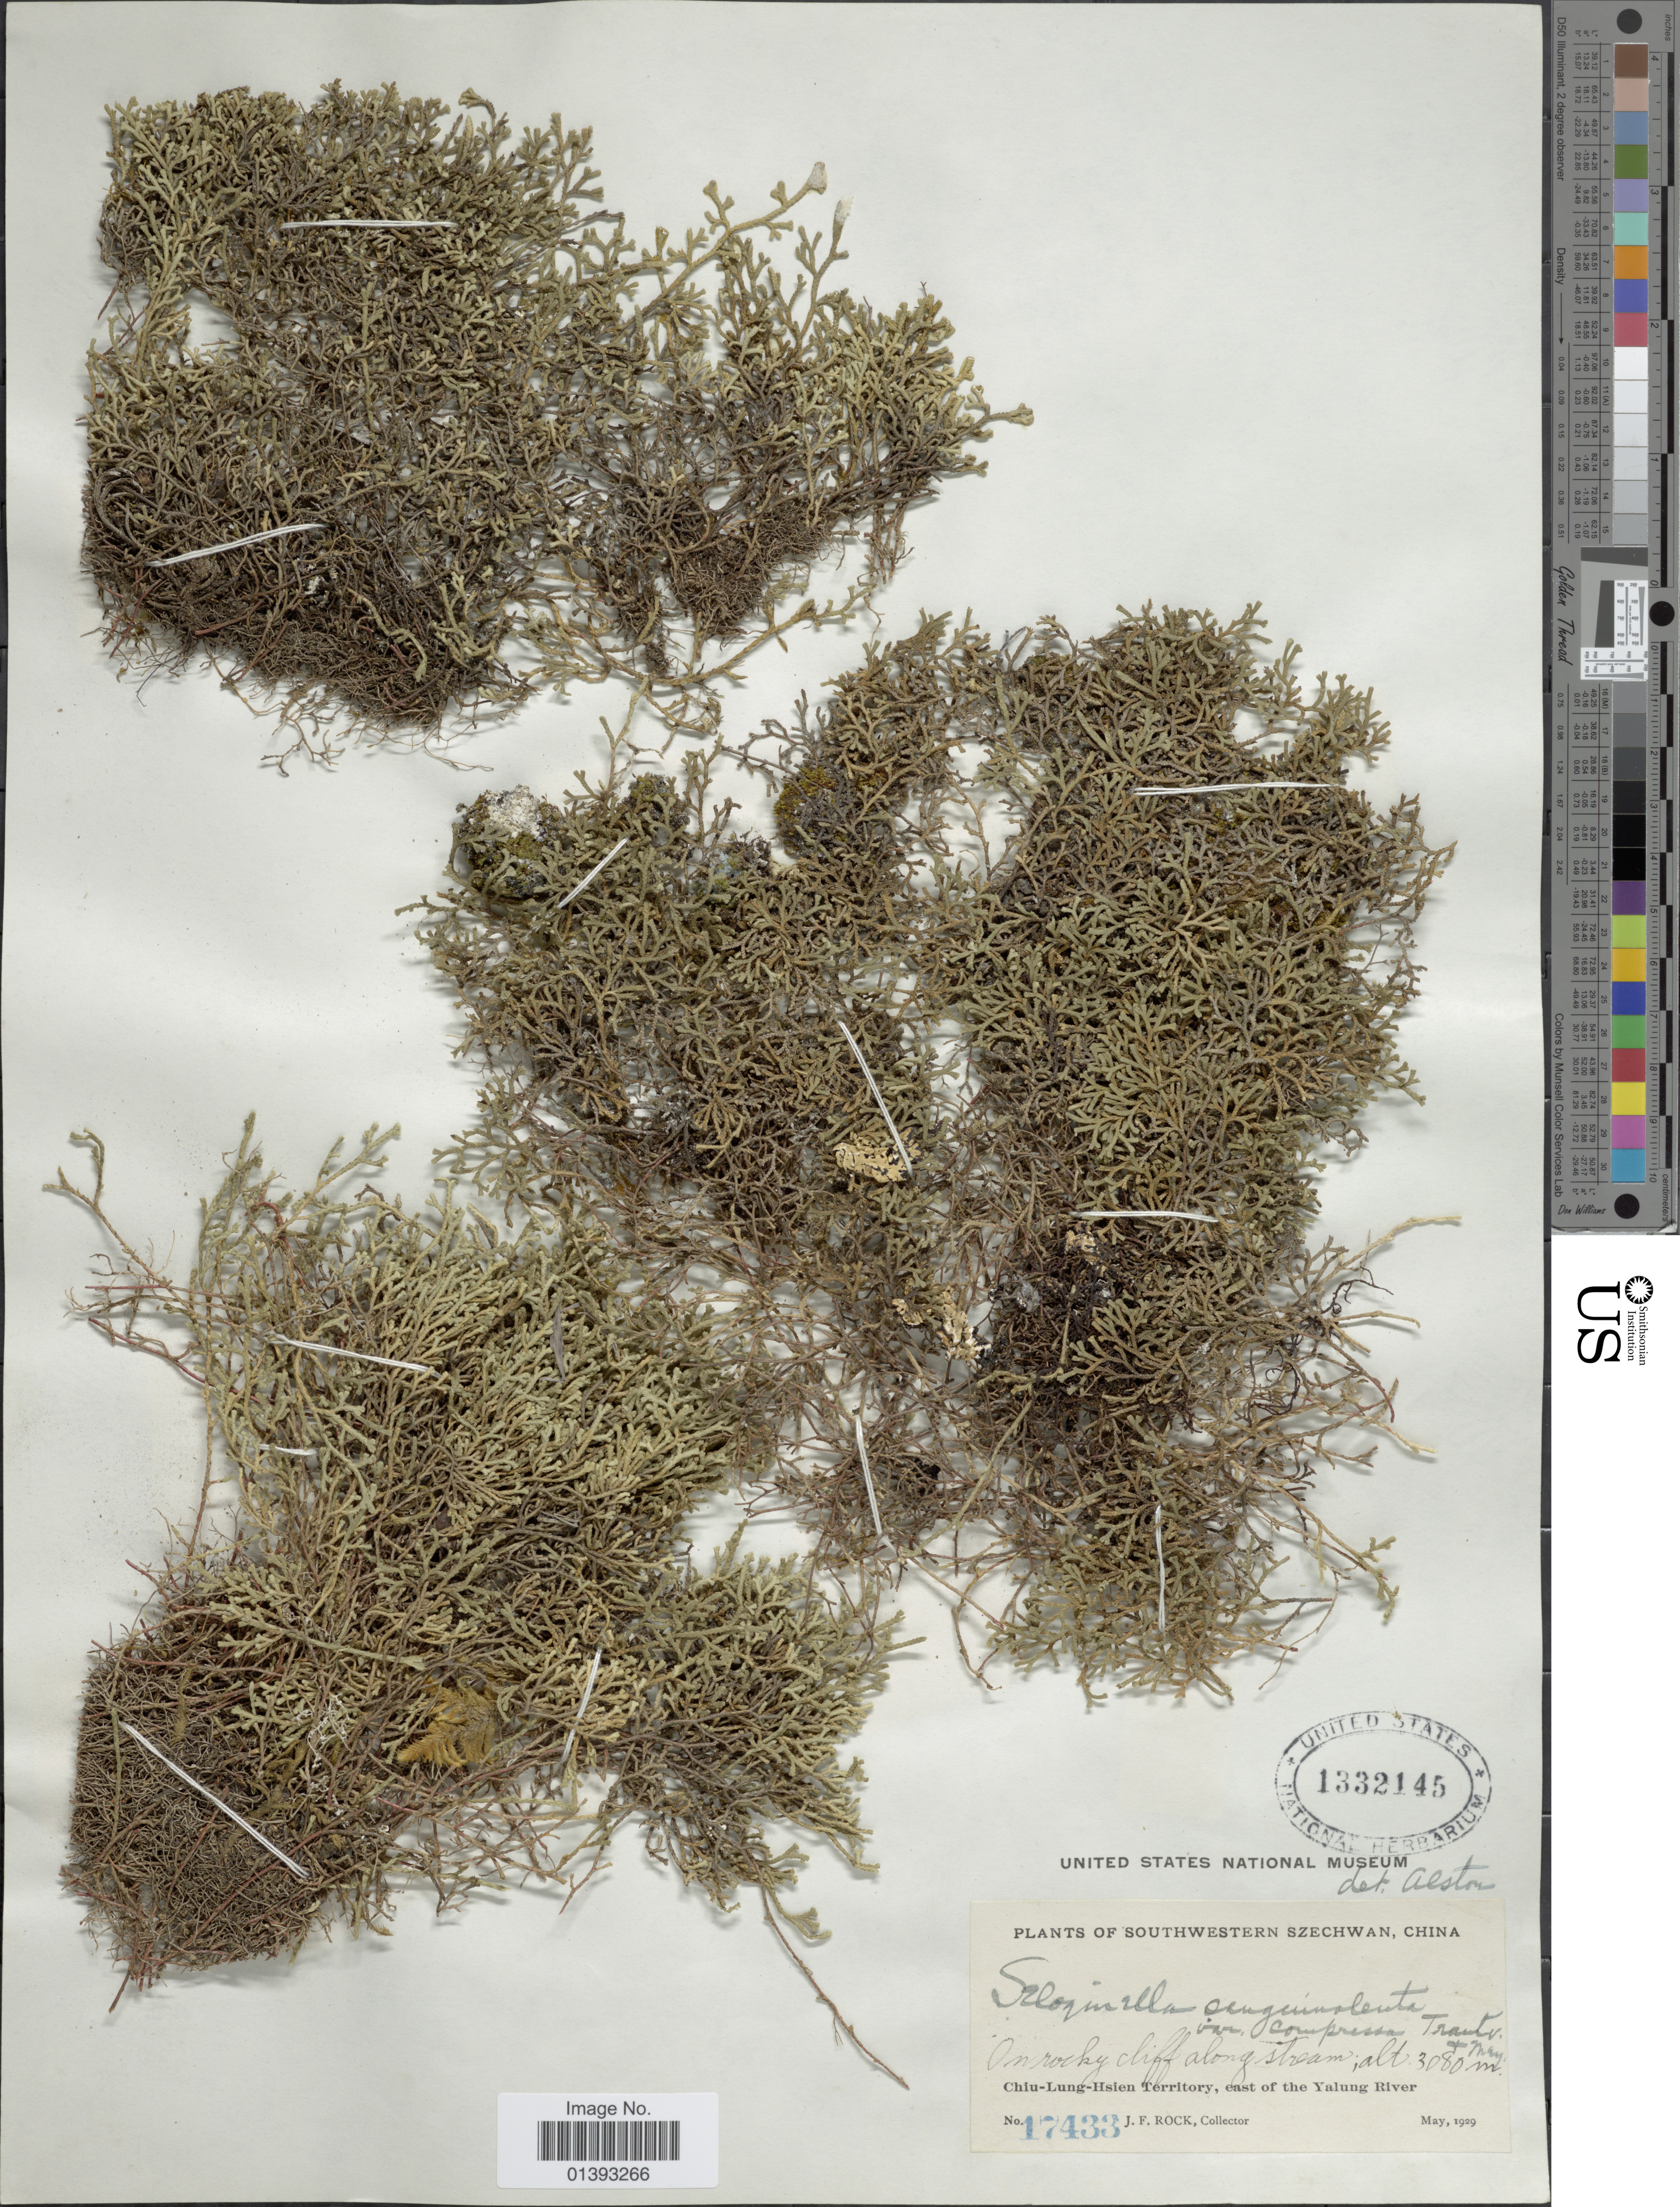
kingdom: Plantae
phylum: Tracheophyta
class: Lycopodiopsida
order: Selaginellales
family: Selaginellaceae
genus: Selaginella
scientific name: Selaginella sanguinolenta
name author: (L.) Spring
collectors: J. Rock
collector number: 17433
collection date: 1929-05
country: China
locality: Southwestern Szechwan, Chiu-Lung-Hsien Territorym east of the Yalung River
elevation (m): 3080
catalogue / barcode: US 1332145